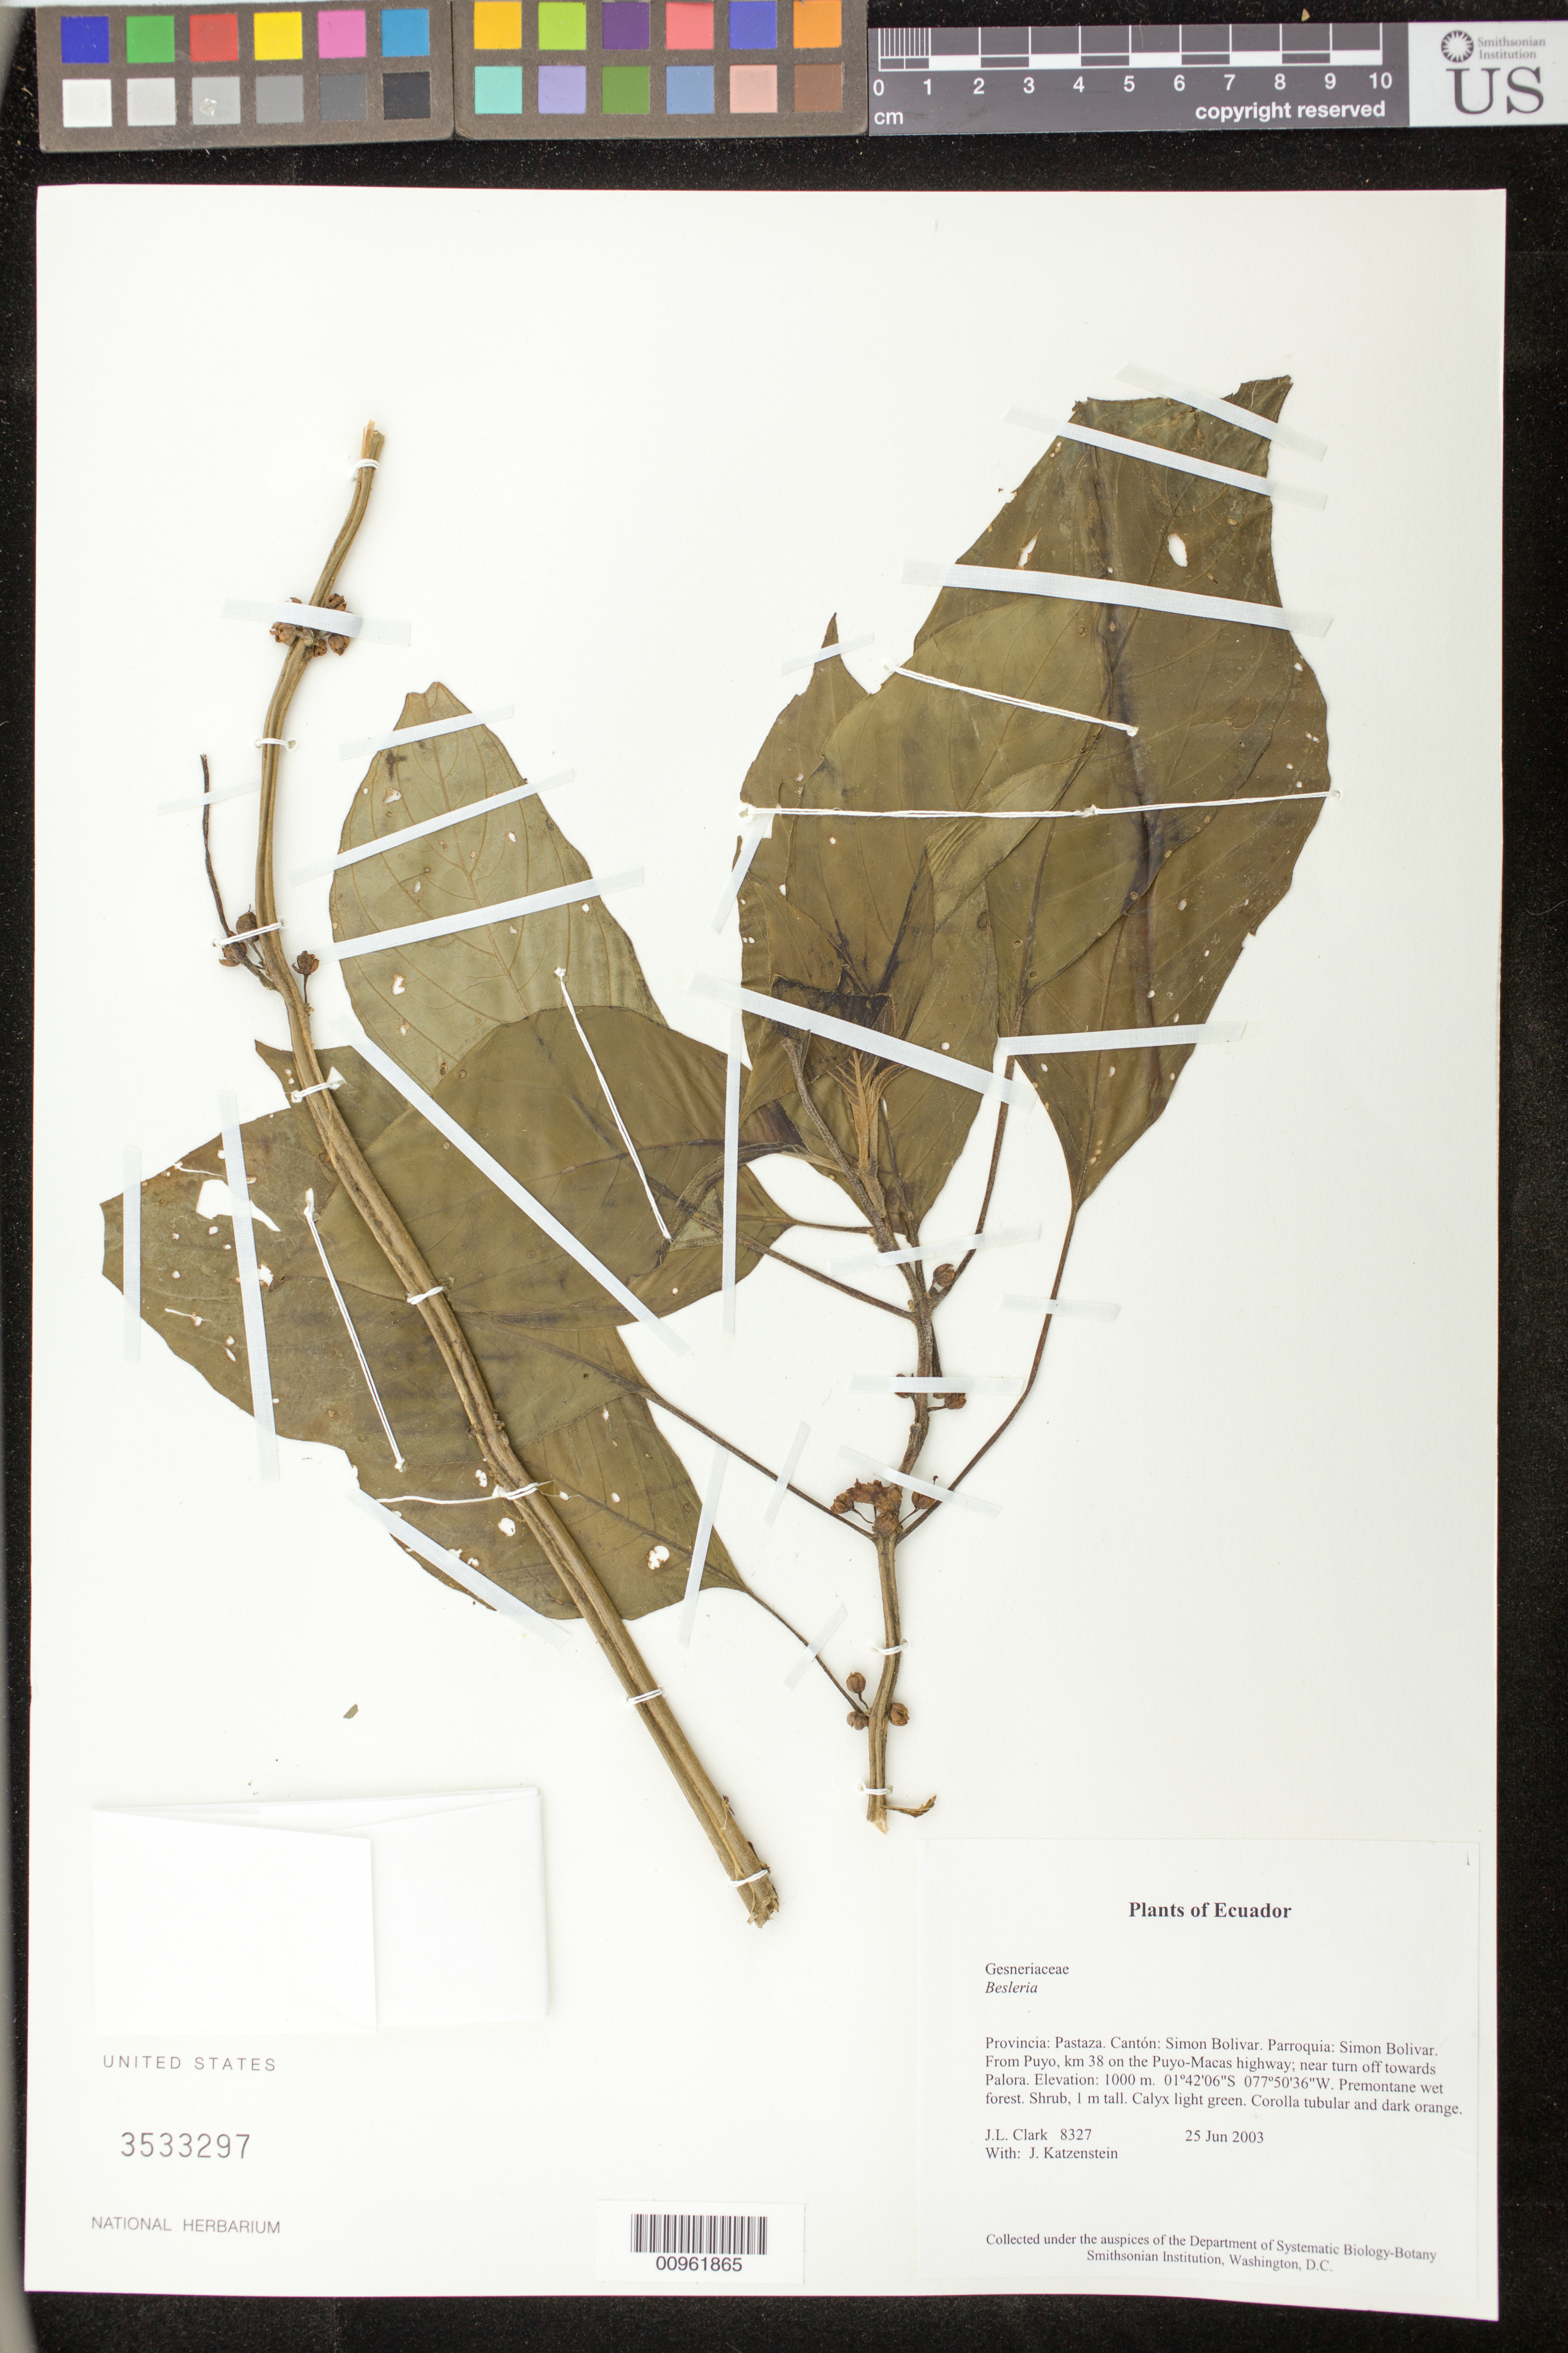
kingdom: Plantae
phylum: Tracheophyta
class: Magnoliopsida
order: Lamiales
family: Gesneriaceae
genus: Besleria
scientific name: Besleria sp.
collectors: J. L. Clark & J. Katzenstein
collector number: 8327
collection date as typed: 25 Jun 2003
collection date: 2003-06-25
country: Ecuador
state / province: Pastaza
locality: Simon Bolivar. Parroquia: Simon Bolivar. From Puyo, km 38 on the Puyo-Macas highway; near turn off towards Palora.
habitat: Premontane wet forest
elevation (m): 1000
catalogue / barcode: US 3533297